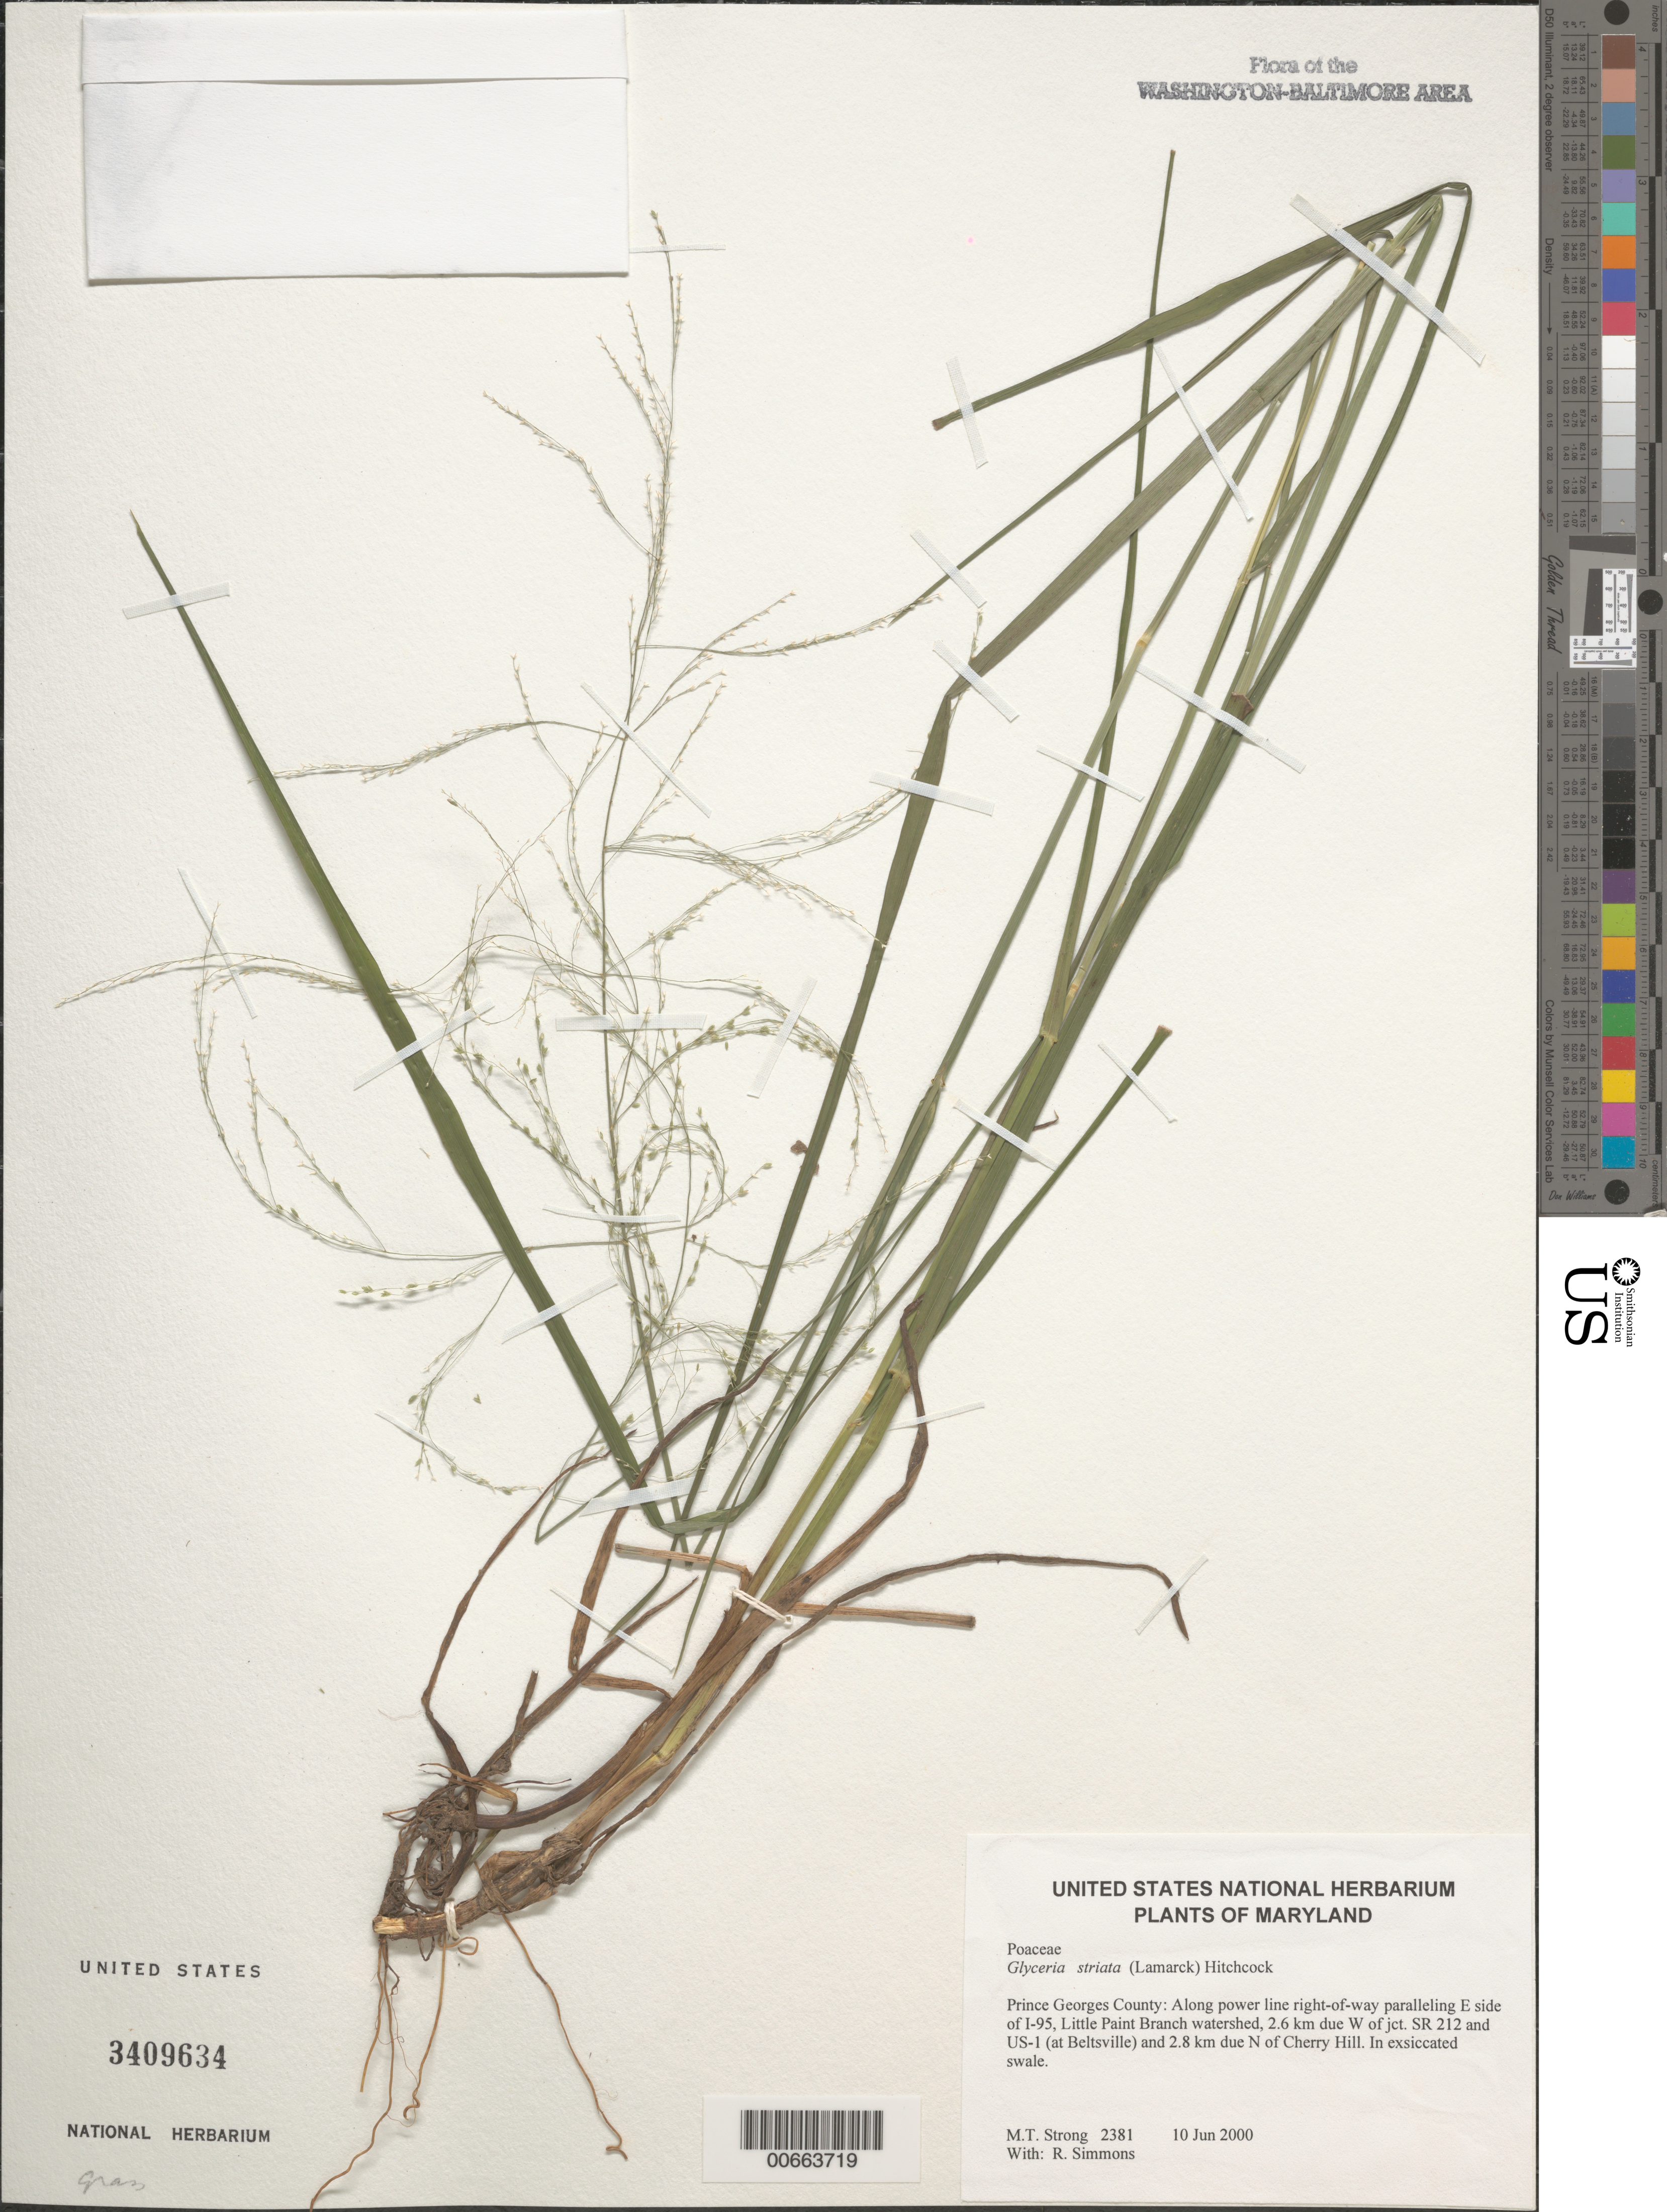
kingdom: Plantae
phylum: Tracheophyta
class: Liliopsida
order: Poales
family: Poaceae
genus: Glyceria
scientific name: Glyceria striata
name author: (Lam.) Hitchc.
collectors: M. T. Strong & R. Simmons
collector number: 2381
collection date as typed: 10 Jun 2000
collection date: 2000-06-10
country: United States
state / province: Maryland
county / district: Prince George's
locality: Along power line right-of-way paralleling E side of I-95, Little Paint Branch watershed, 2.6 km due W of jct. SR 212 and US-1 (at Beltsville) and 2.8 km due N of Cherry Hill.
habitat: In exsiccated swale.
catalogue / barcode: US 3409634